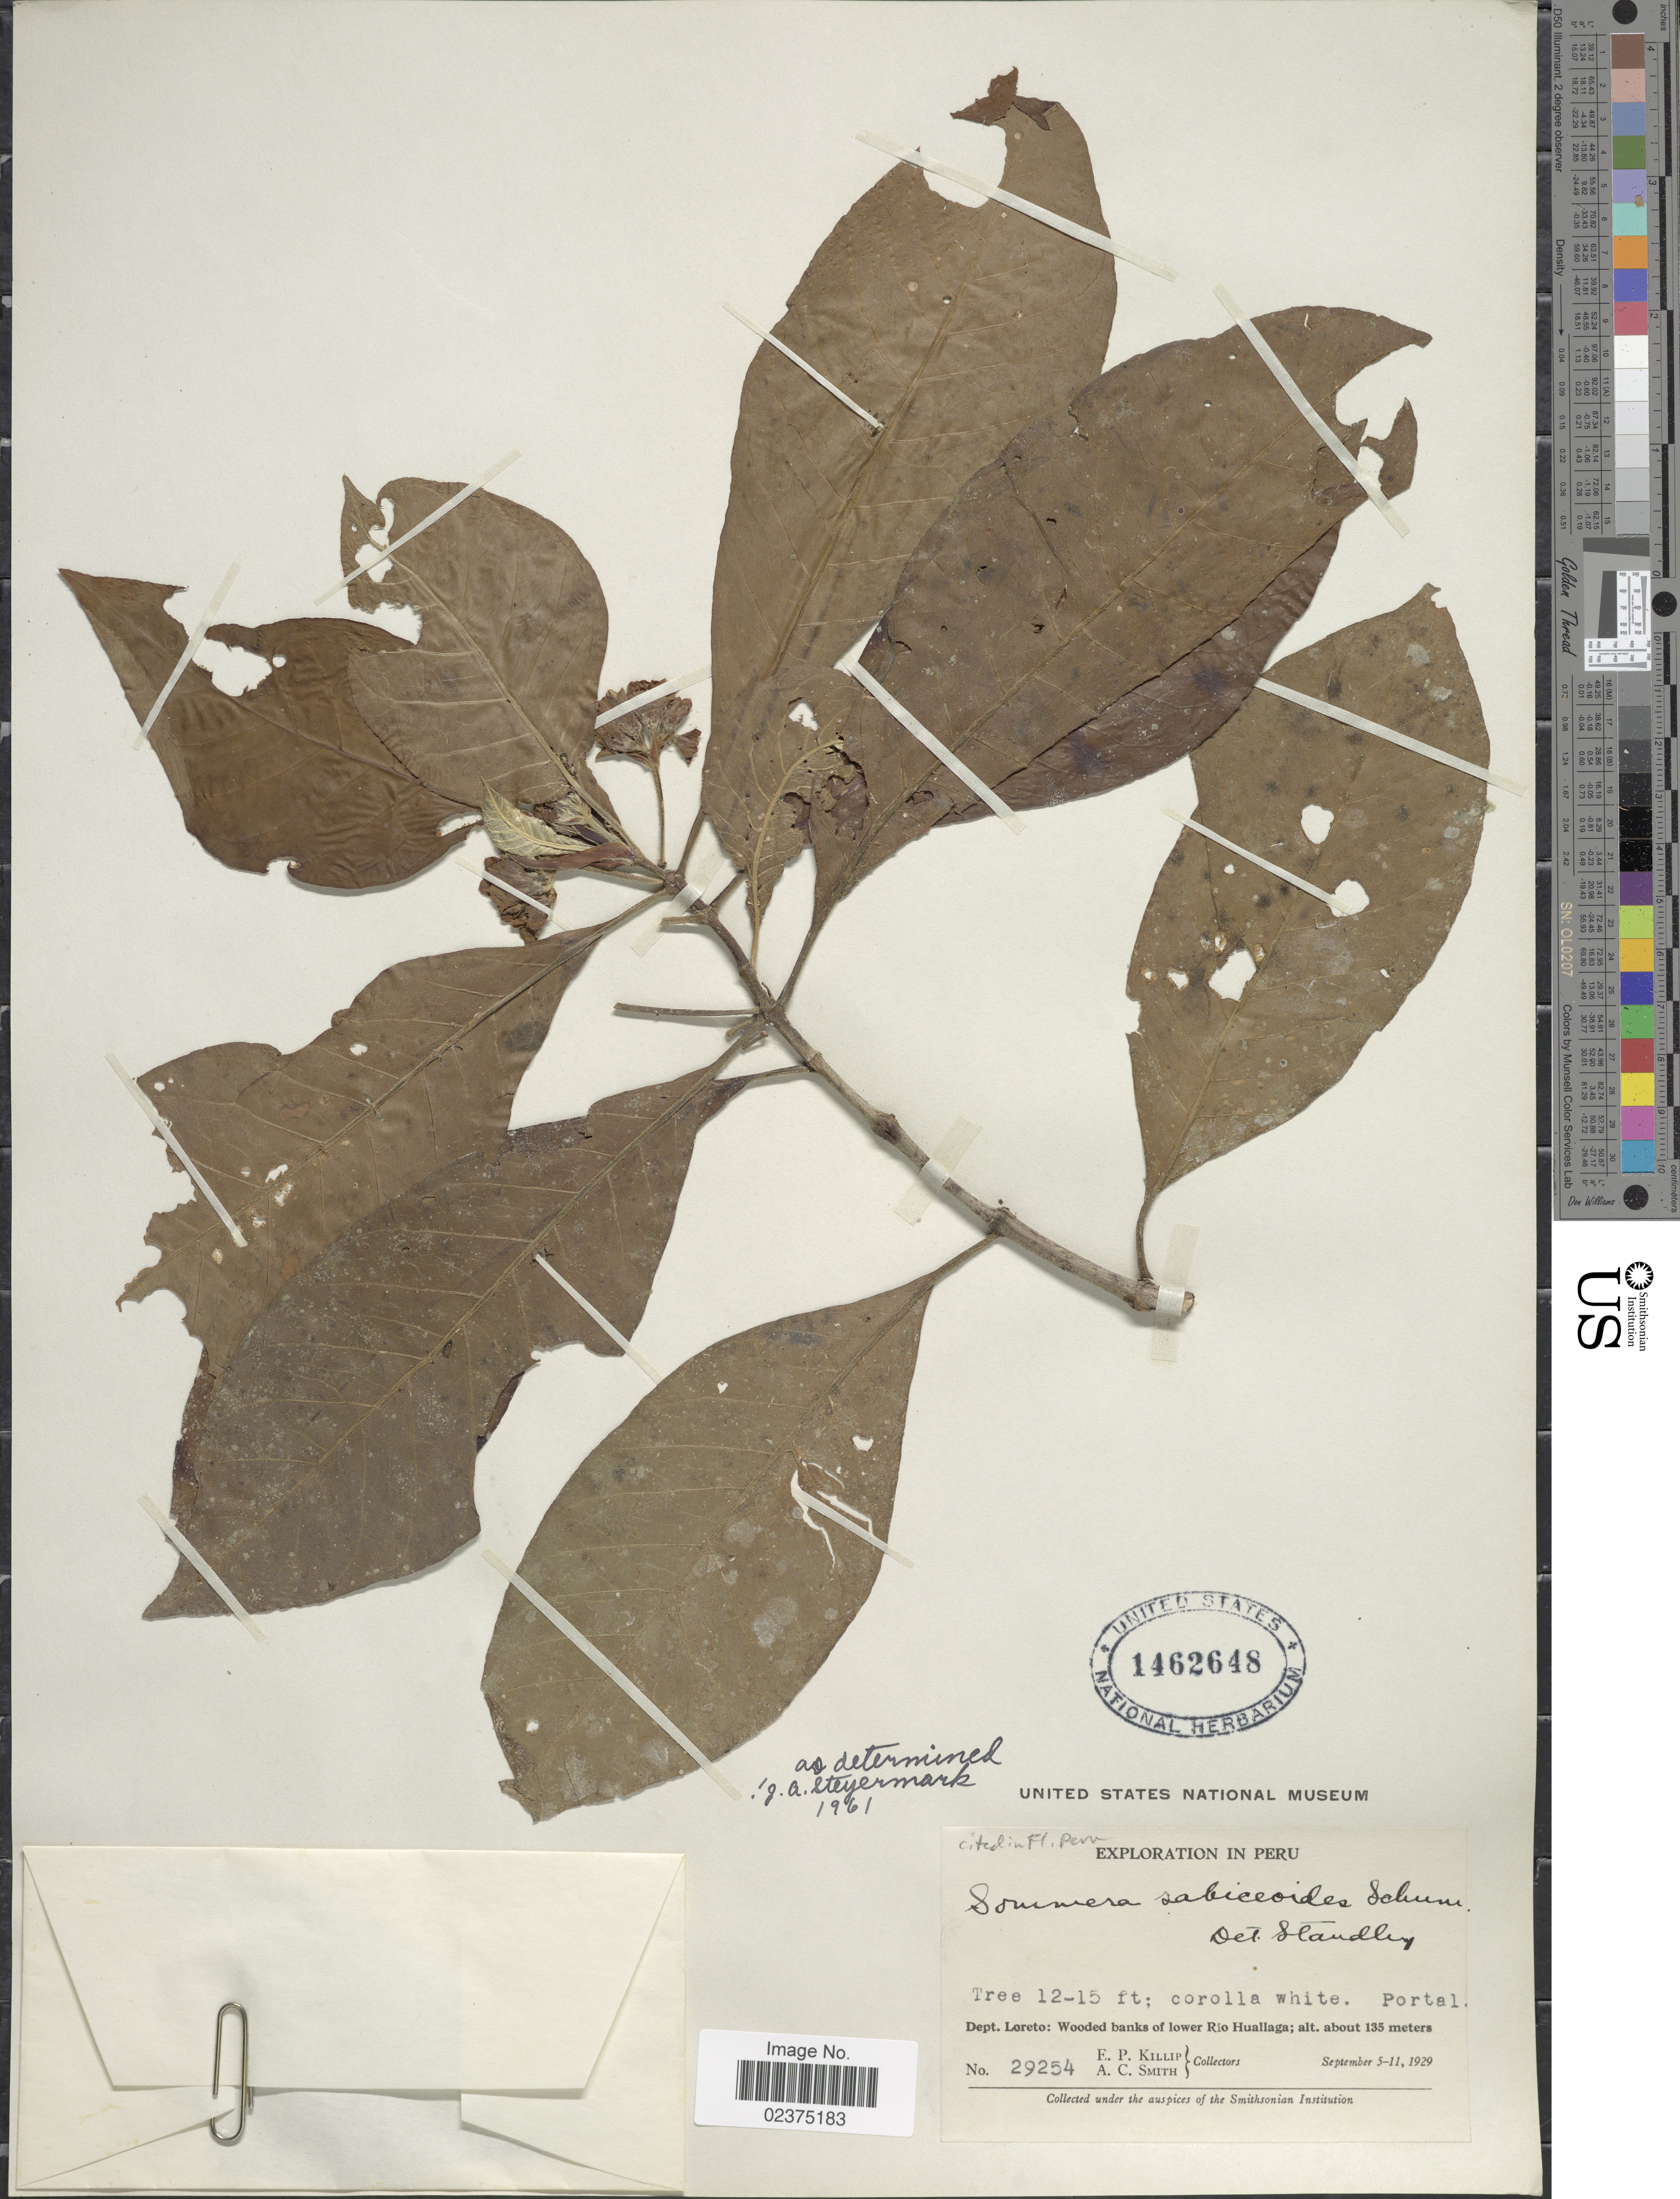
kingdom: Plantae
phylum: Tracheophyta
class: Magnoliopsida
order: Gentianales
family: Rubiaceae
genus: Sommera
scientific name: Sommera sabiceoides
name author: K. Schum.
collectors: E. P. Killip & A. C. Smith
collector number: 29254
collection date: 1929-09-05/1929-09-11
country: Peru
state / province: Loreto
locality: Portal, Dept. Loreto: Wooded banks of Lower Río Huallaga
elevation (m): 135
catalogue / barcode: US 1462648